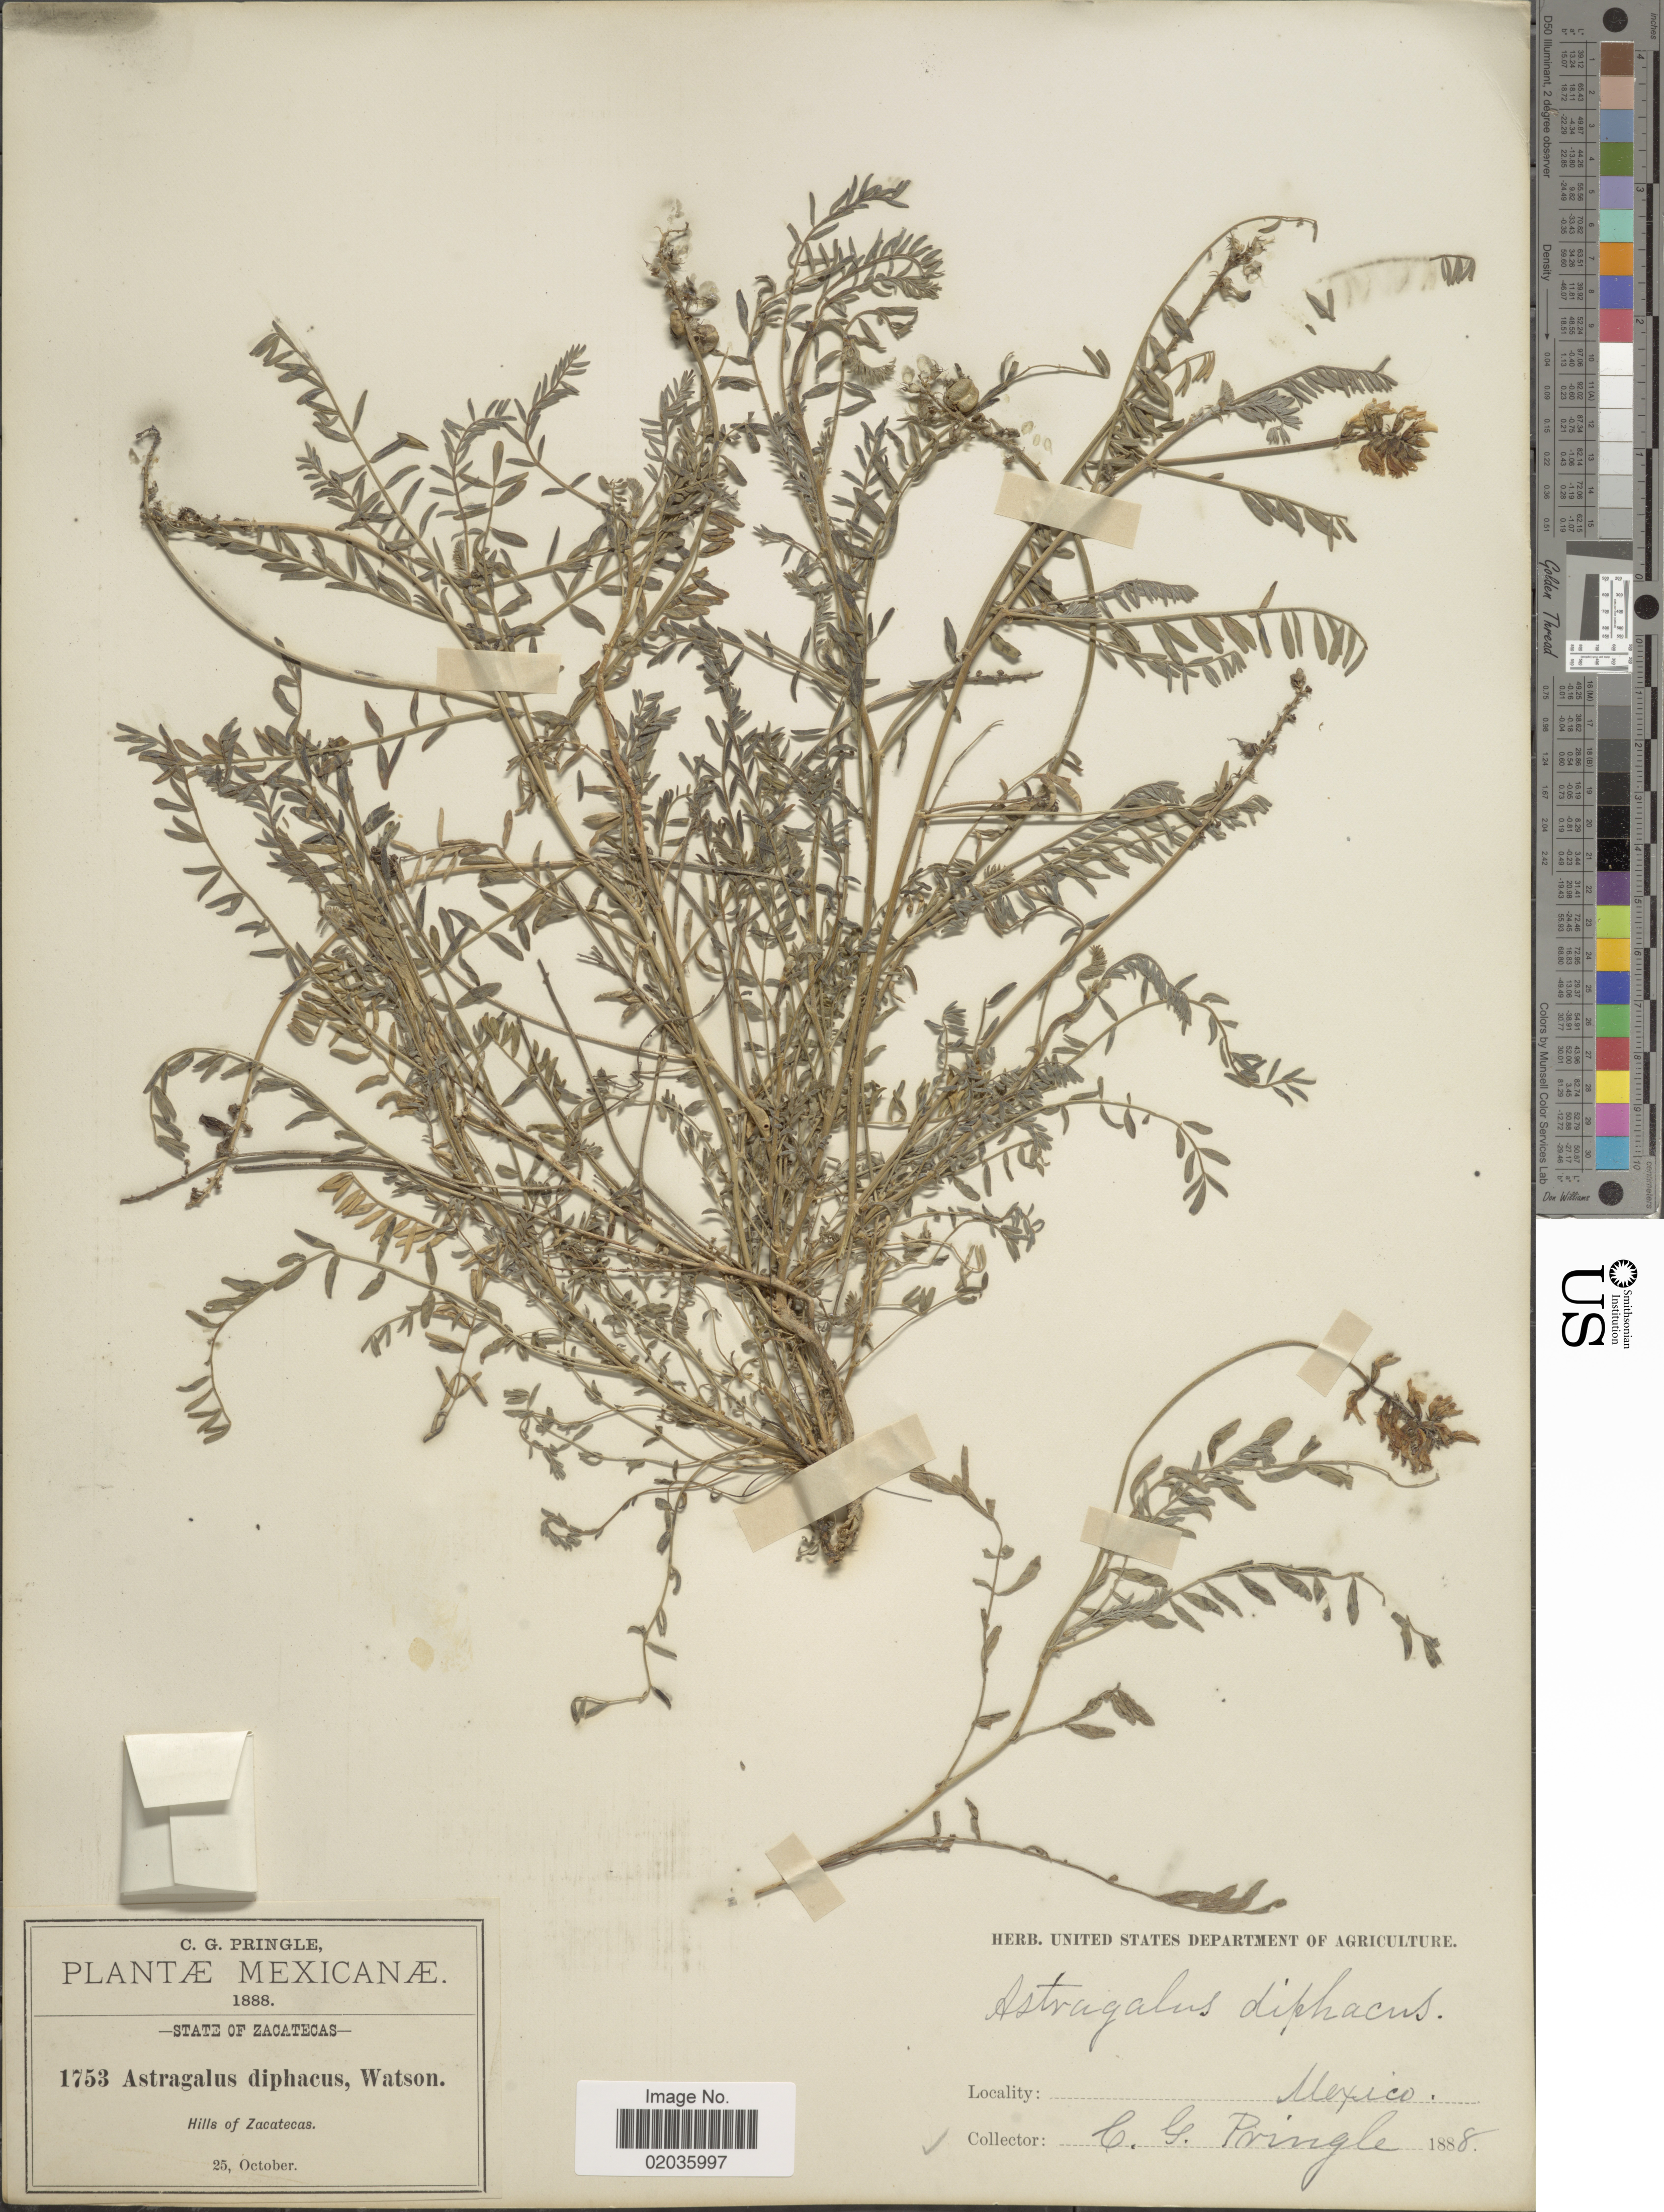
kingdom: Plantae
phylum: Tracheophyta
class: Magnoliopsida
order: Fabales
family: Fabaceae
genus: Astragalus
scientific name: Astragalus diphacus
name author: S. Watson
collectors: C. G. Pringle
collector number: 1753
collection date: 1888-10-25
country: Mexico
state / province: Zacatecas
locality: State of Zacatecas, Hills of Zacatecas,